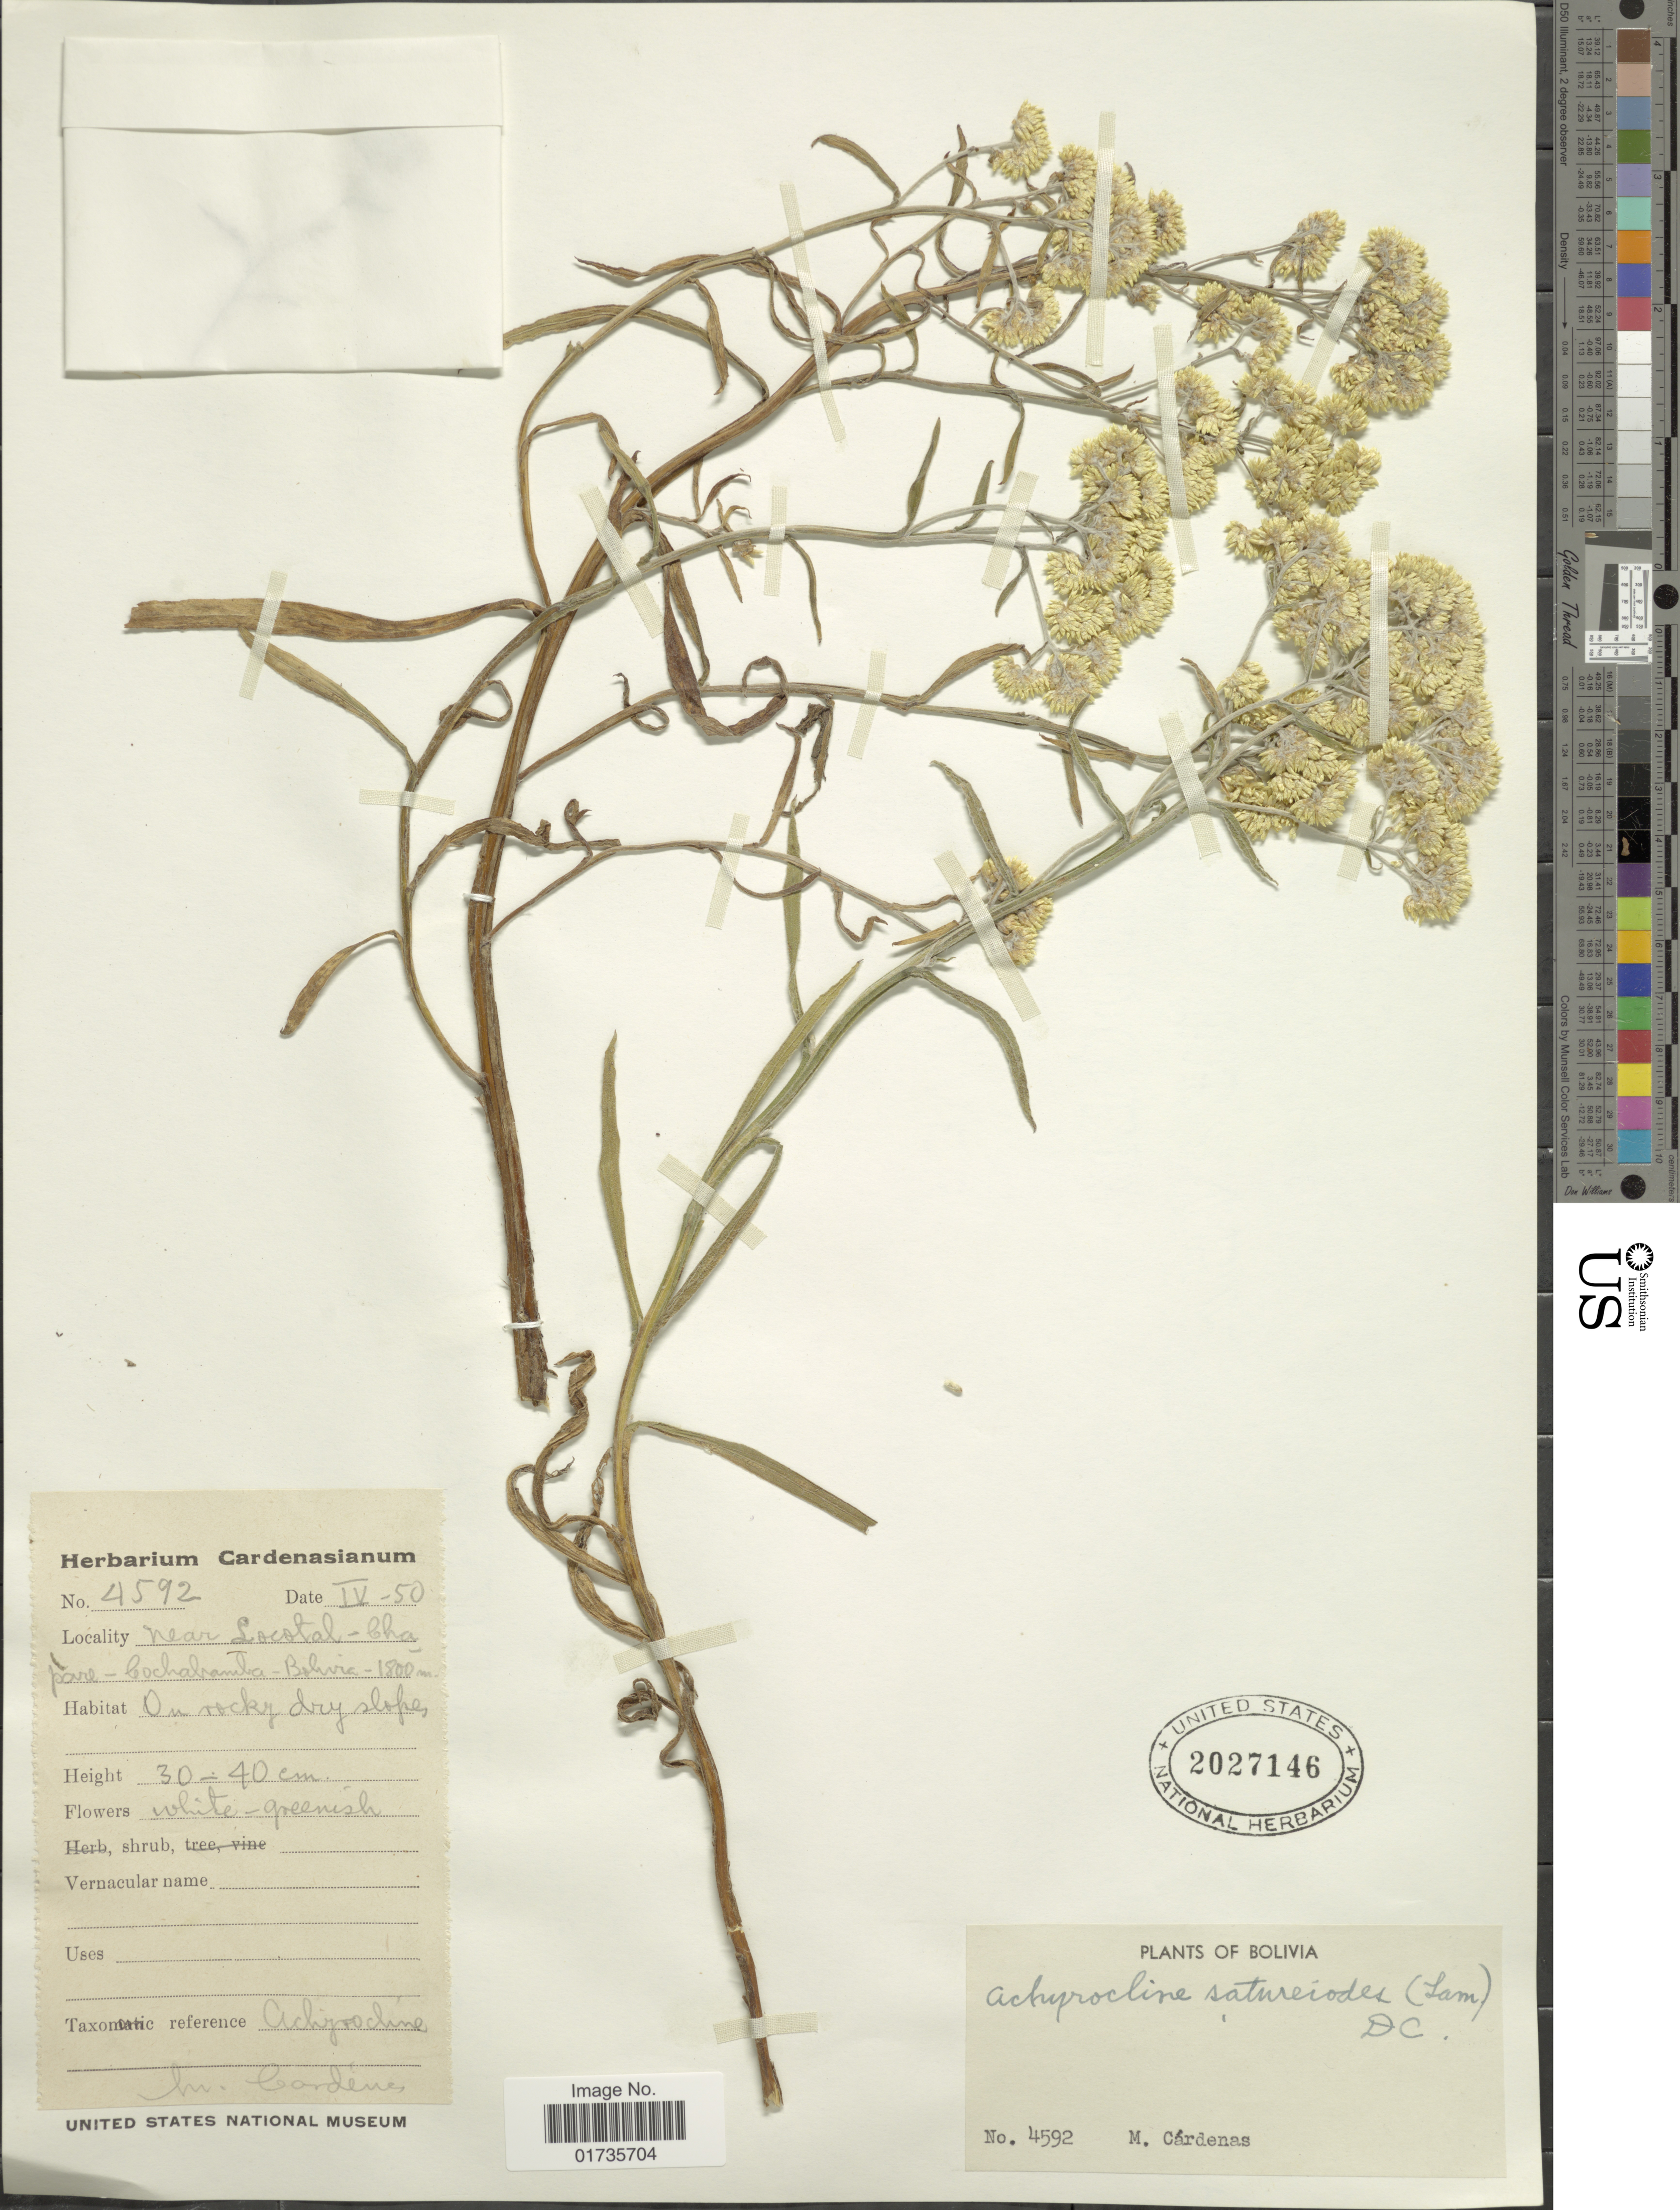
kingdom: Plantae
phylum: Tracheophyta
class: Magnoliopsida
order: Asterales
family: Asteraceae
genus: Achyrocline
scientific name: Achyrocline satureioides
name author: (Lam.) DC.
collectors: M. Cárdenas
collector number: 4592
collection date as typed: Transcribed d/m/y: /4/50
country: Bolivia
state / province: Cochabamba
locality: Near Locotal-Chapare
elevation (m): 1800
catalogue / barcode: US 2027146